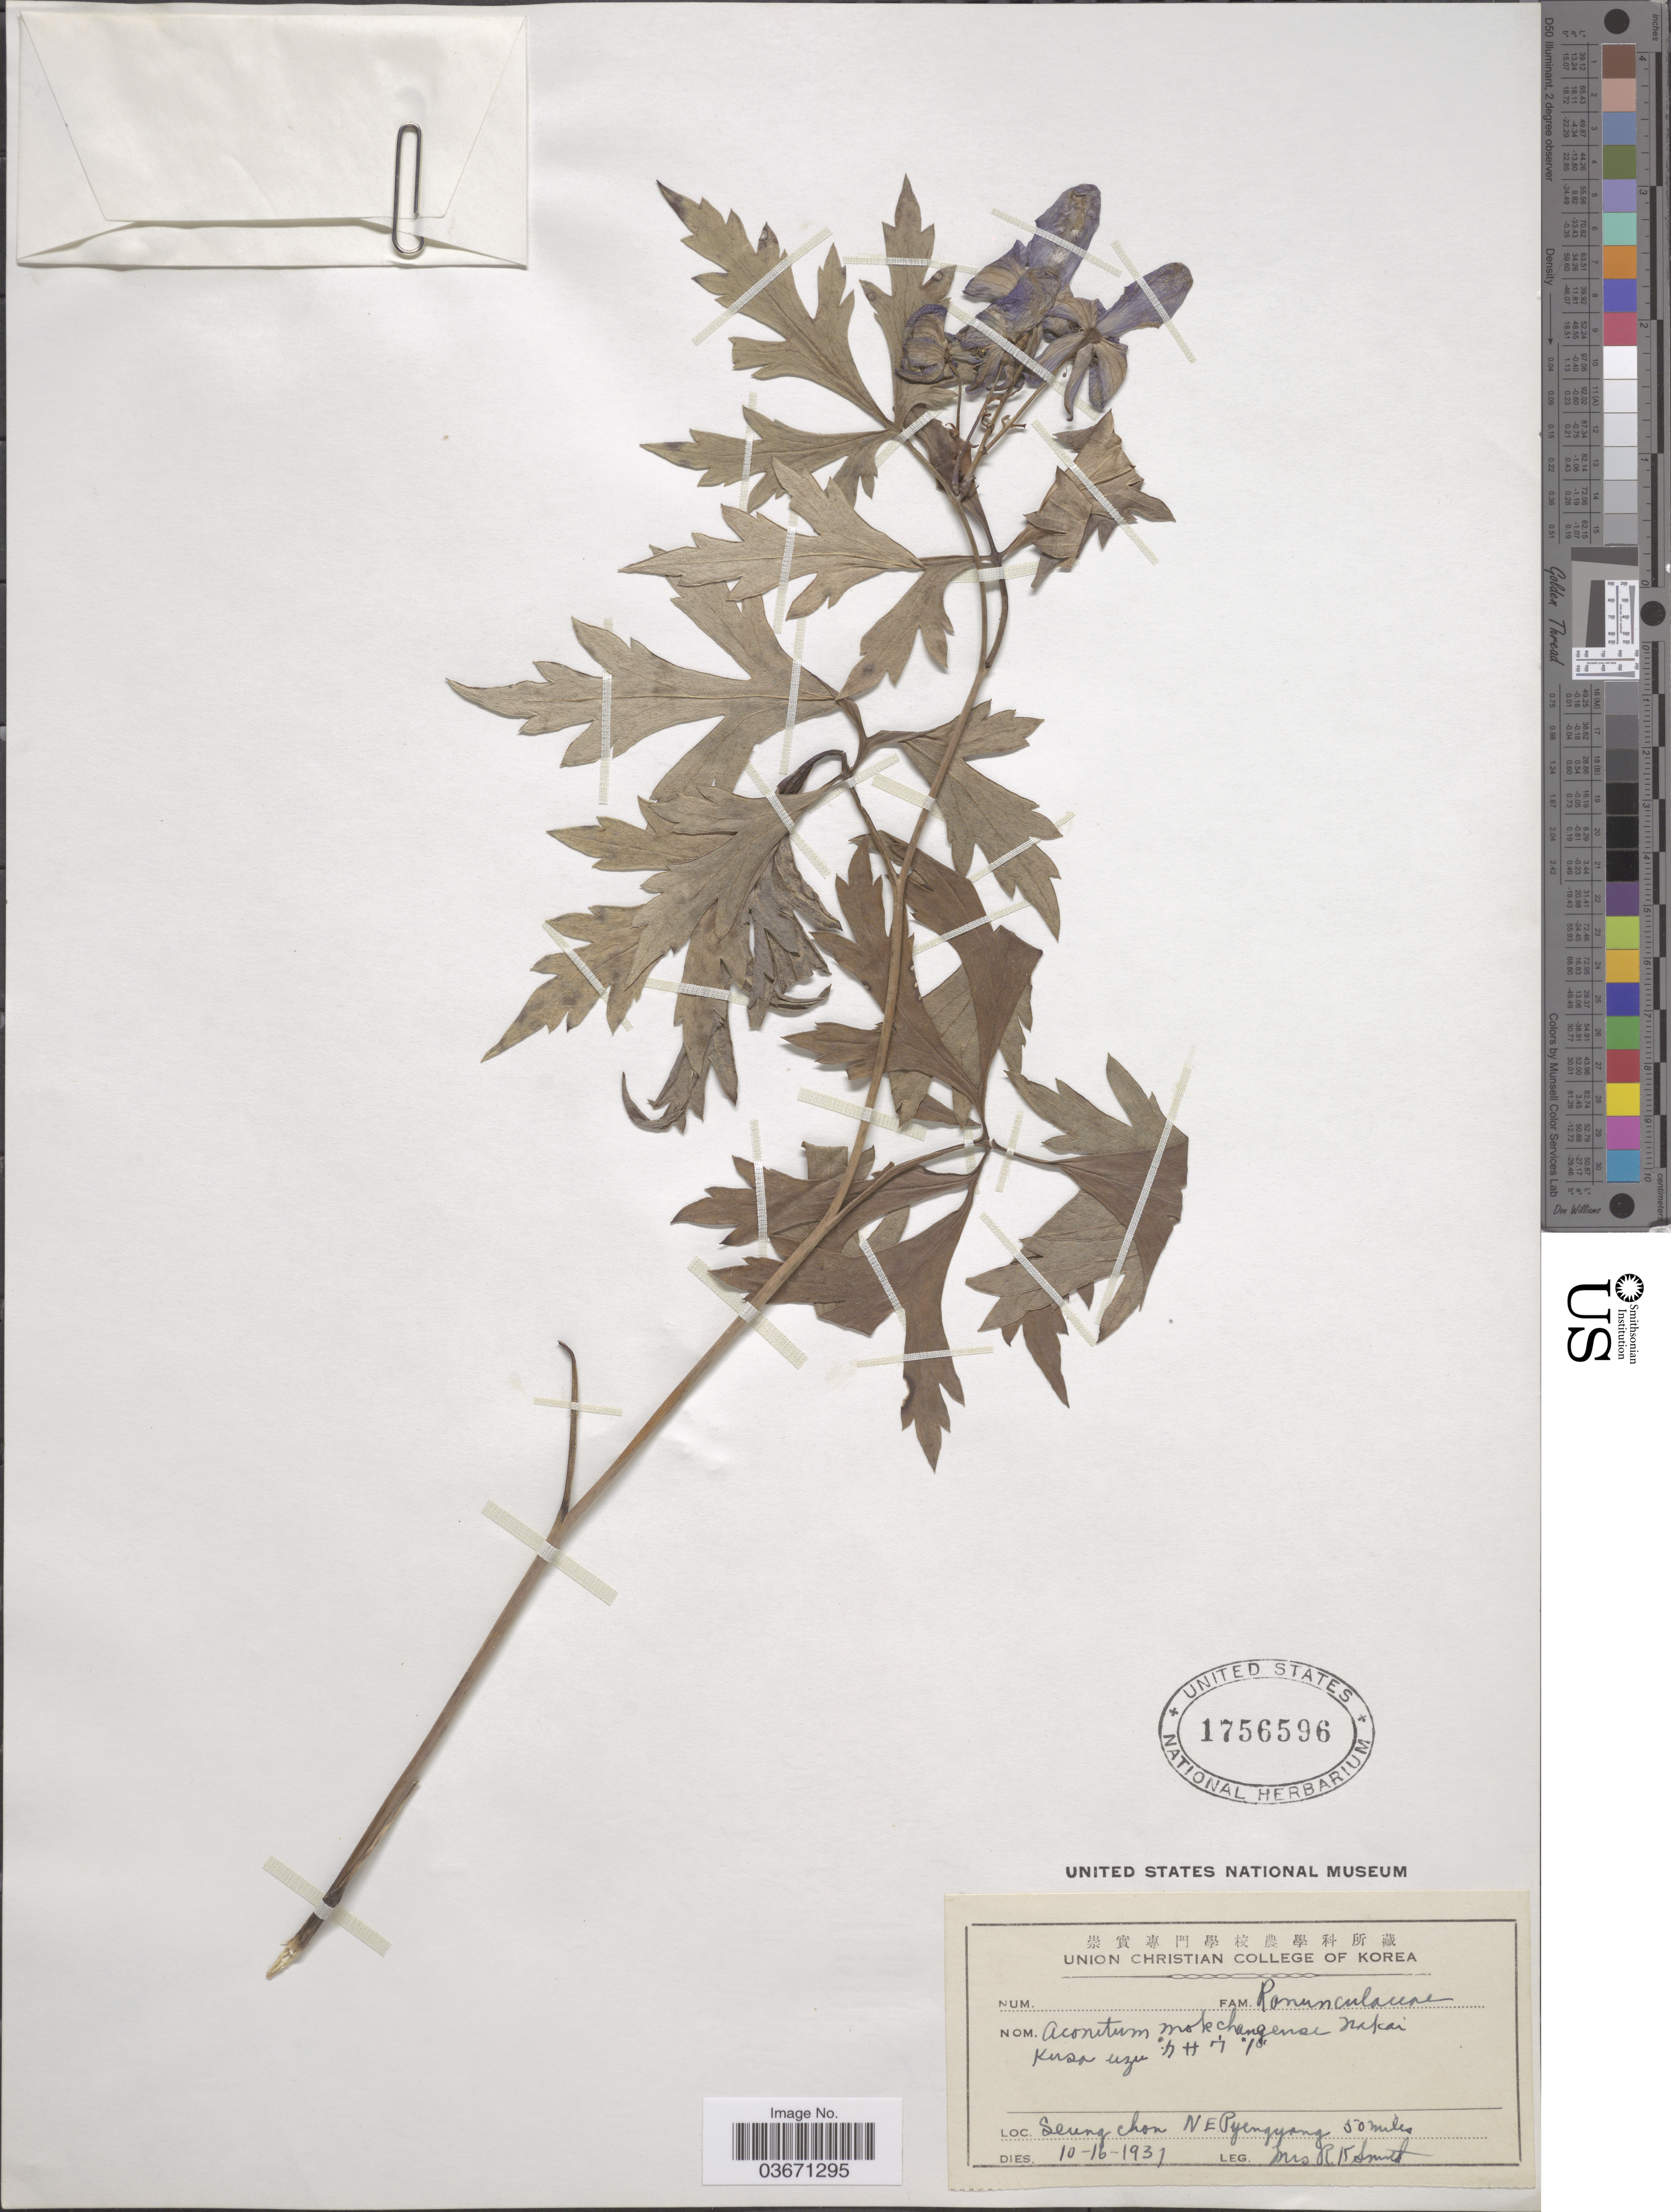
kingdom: Plantae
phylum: Tracheophyta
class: Magnoliopsida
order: Ranunculales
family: Ranunculaceae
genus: Aconitum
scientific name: Aconitum mokchangense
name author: Nakai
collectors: Mrs. R. K. Smith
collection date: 1931-10-16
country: North Korea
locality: Seung chon NE Pyengyang 50 miles.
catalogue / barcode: US 1756596